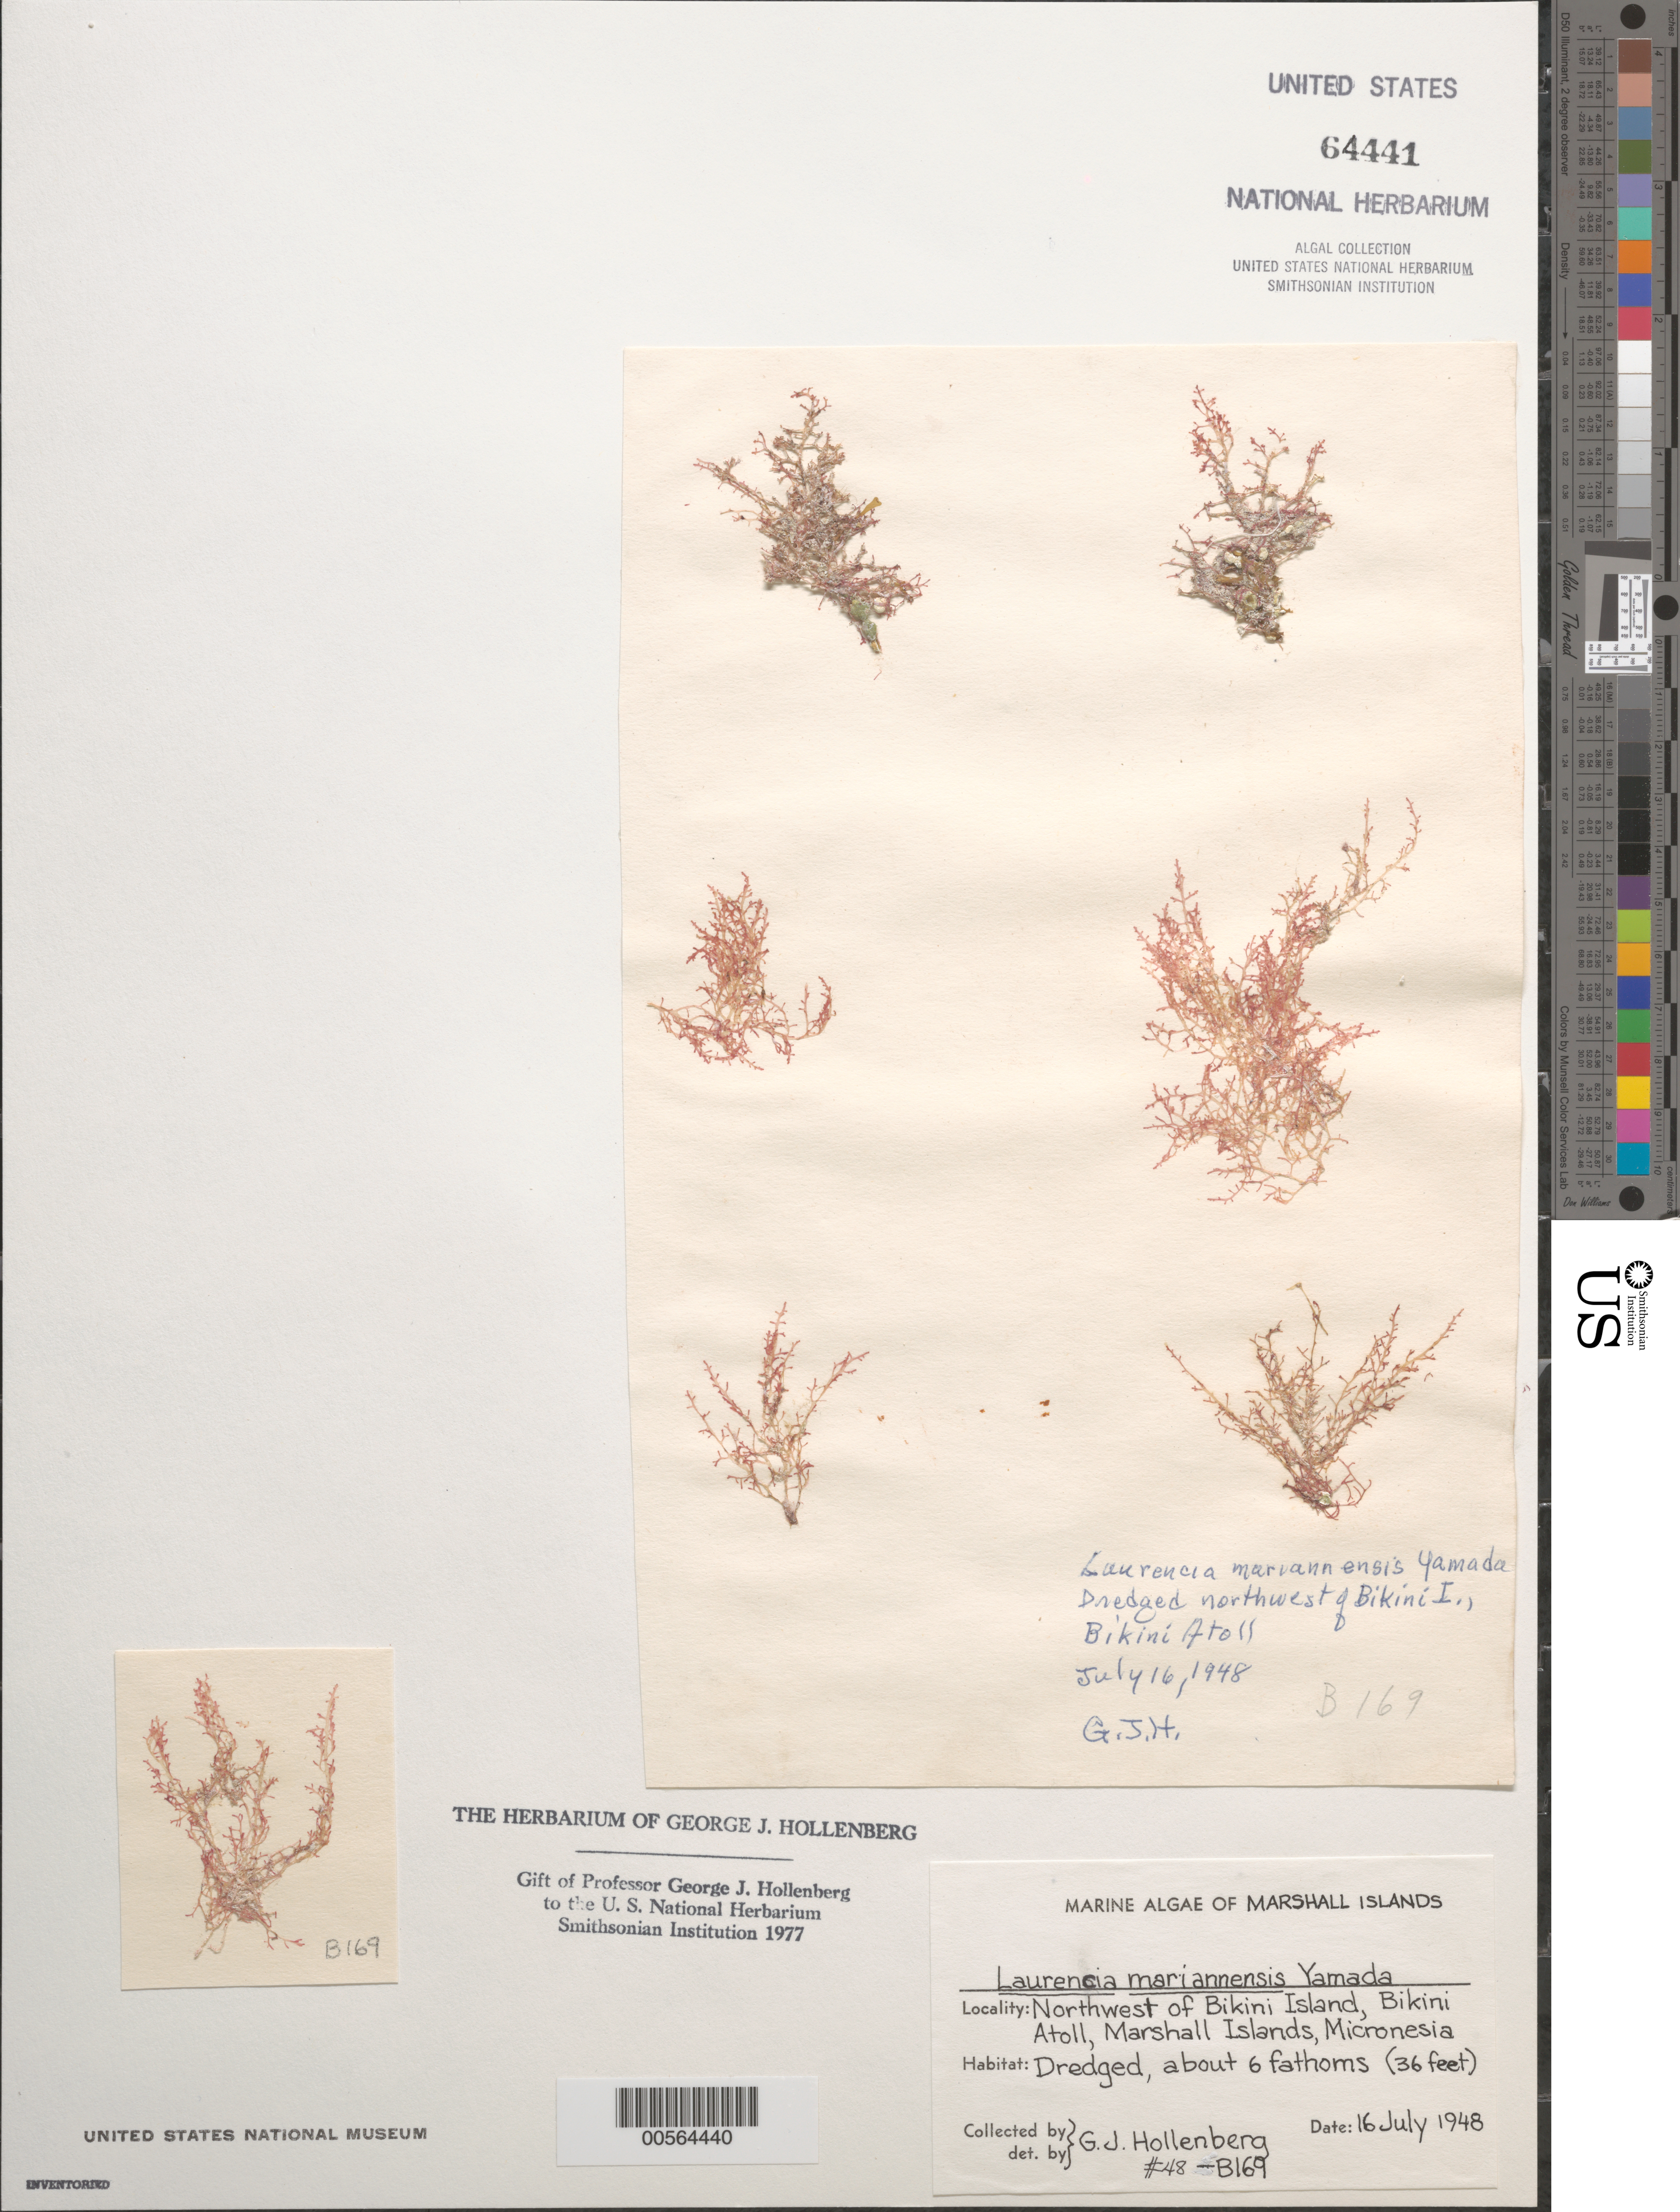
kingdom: Plantae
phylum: Rhodophyta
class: Florideophyceae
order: Ceramiales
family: Rhodomelaceae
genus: Laurencia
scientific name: Laurencia mariannensis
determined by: Hollenberg, George J.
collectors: G. Hollenberg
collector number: GJH 48-b169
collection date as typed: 16 Jul 1948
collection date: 1948-07-16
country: Marshall Islands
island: Bikini Atoll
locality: Northwest of Bikini Islet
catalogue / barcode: US 64441